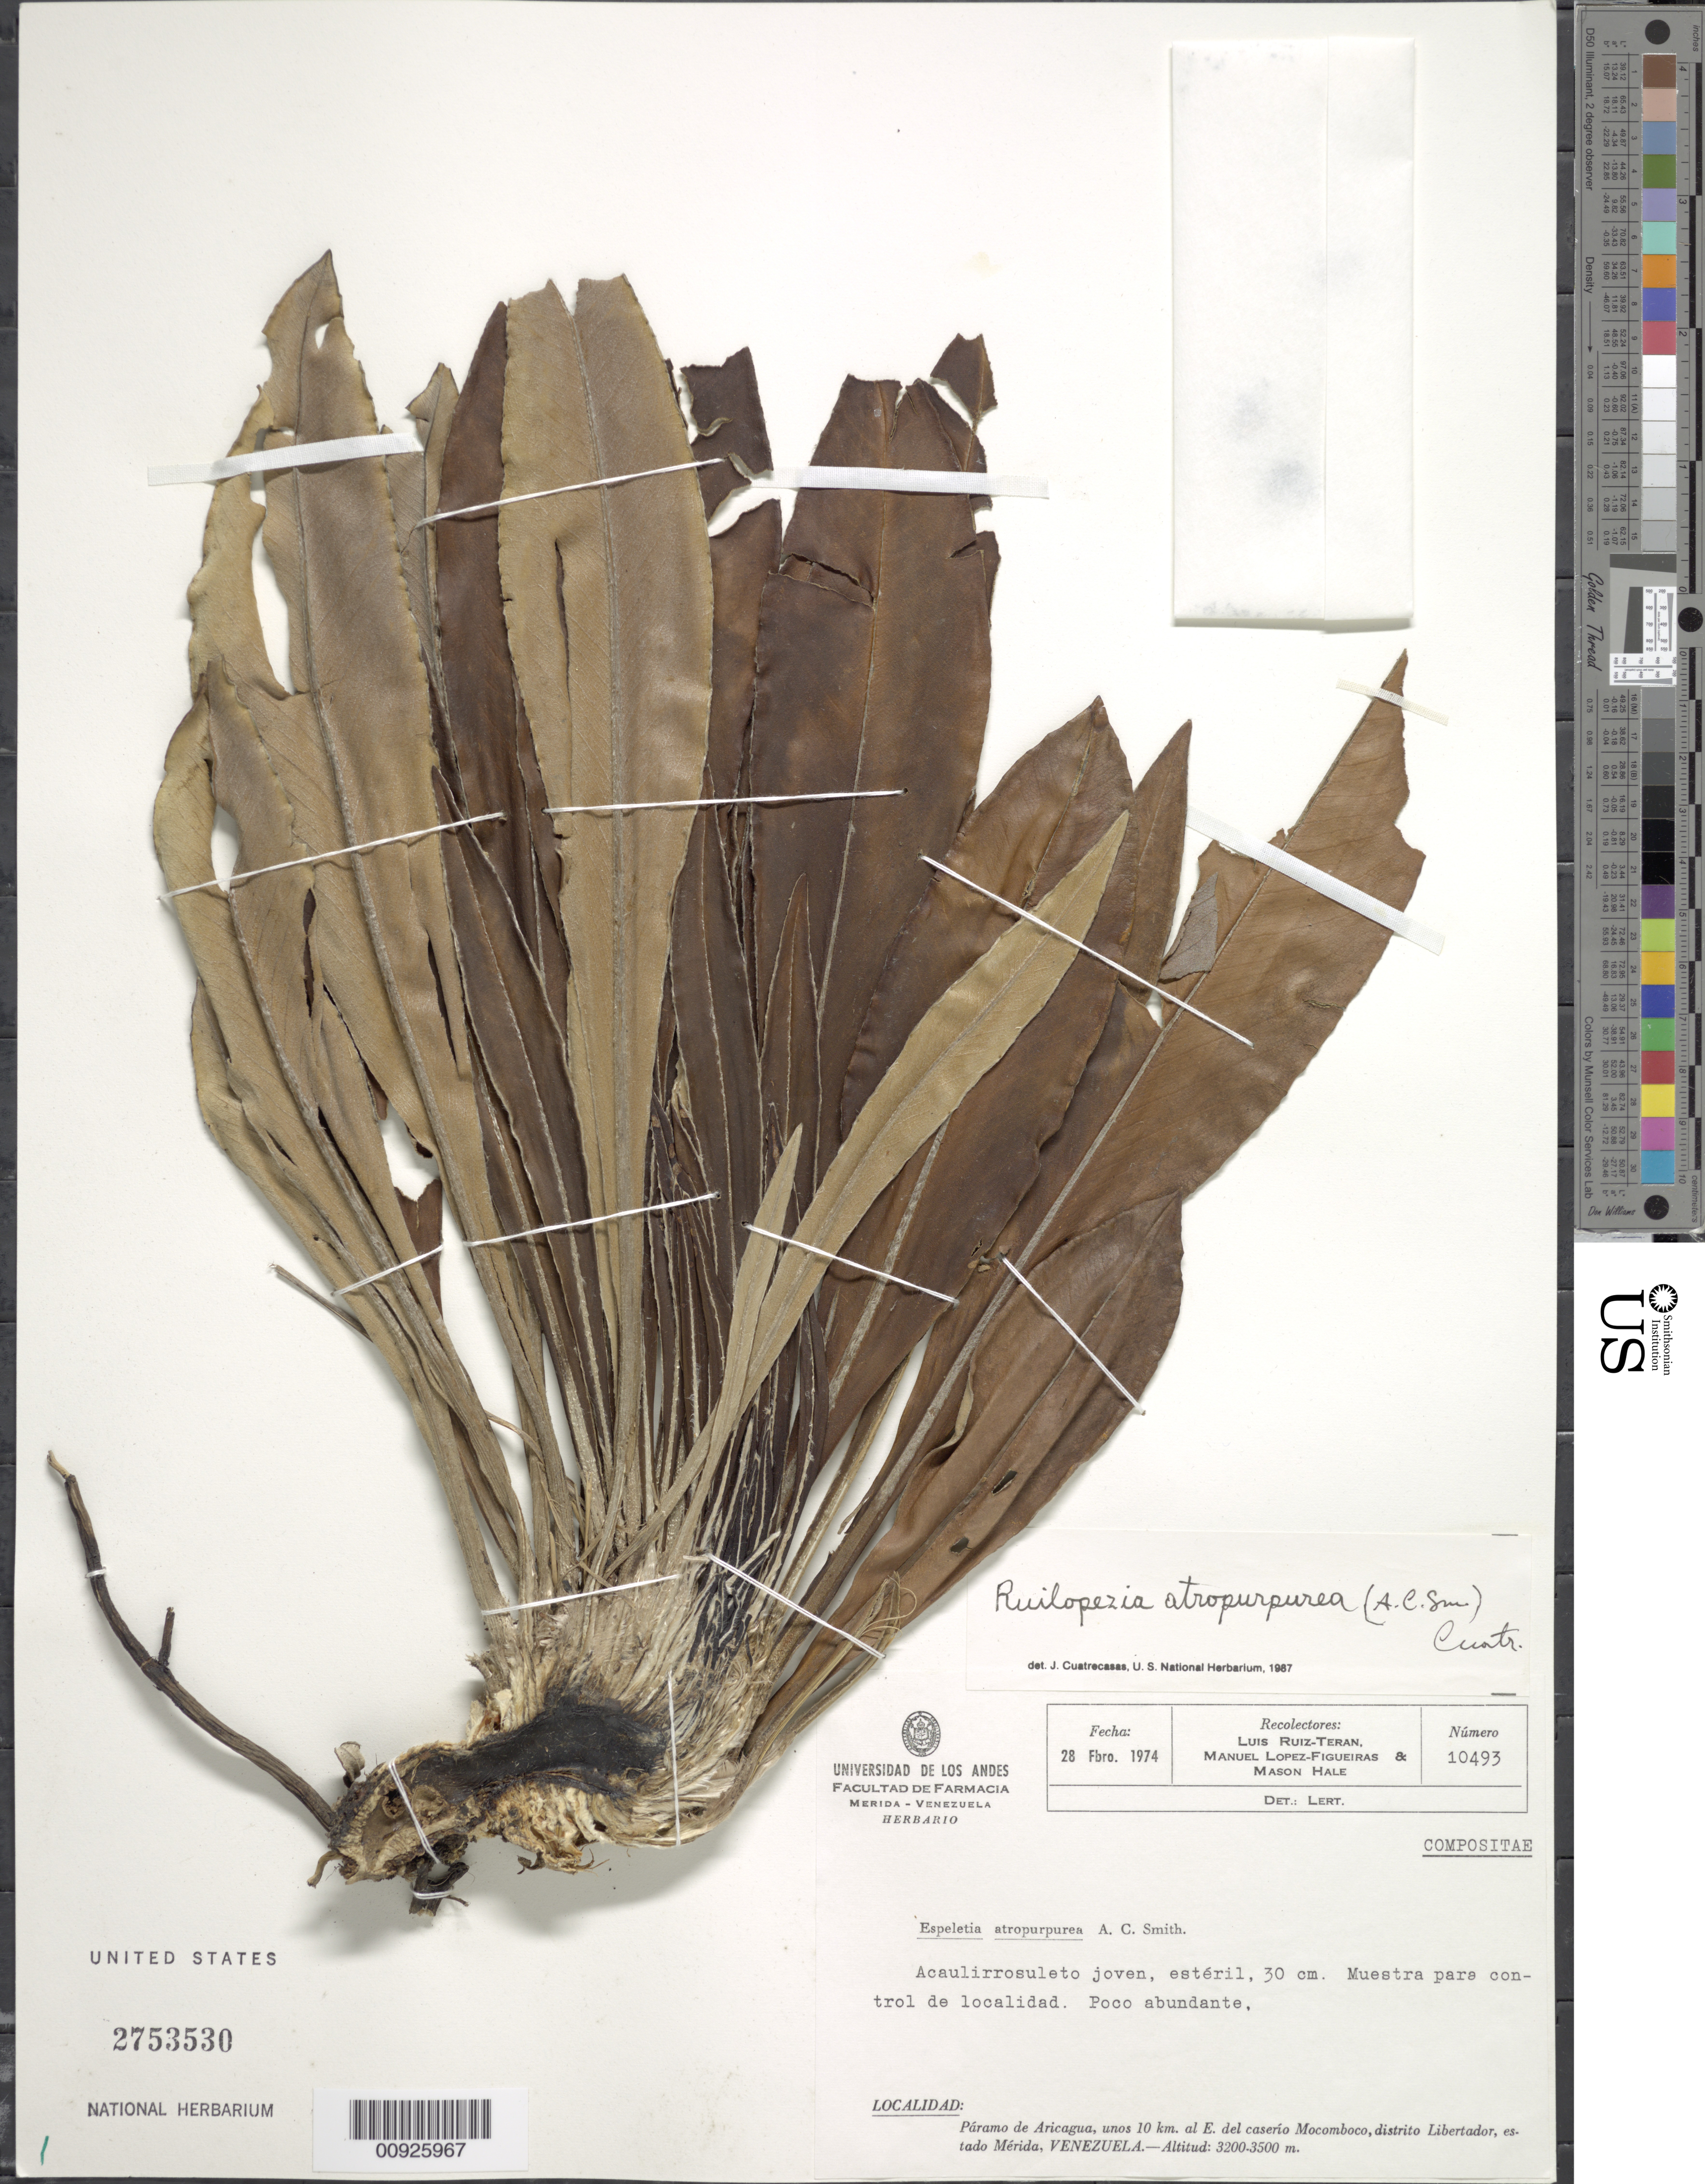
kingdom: Plantae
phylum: Tracheophyta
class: Magnoliopsida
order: Asterales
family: Asteraceae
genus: Ruilopezia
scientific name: Ruilopezia atropurpurea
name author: (A.C. Sm.) Cuatrec.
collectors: L. E. Ruíz-Terán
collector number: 10493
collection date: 1974-02-28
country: Venezuela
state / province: Mérida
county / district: Libertador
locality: Páramo de Aricagua. Unos 10 km al E del caserío Mocomboco, distrito Libertador.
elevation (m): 3200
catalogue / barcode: US 2753530